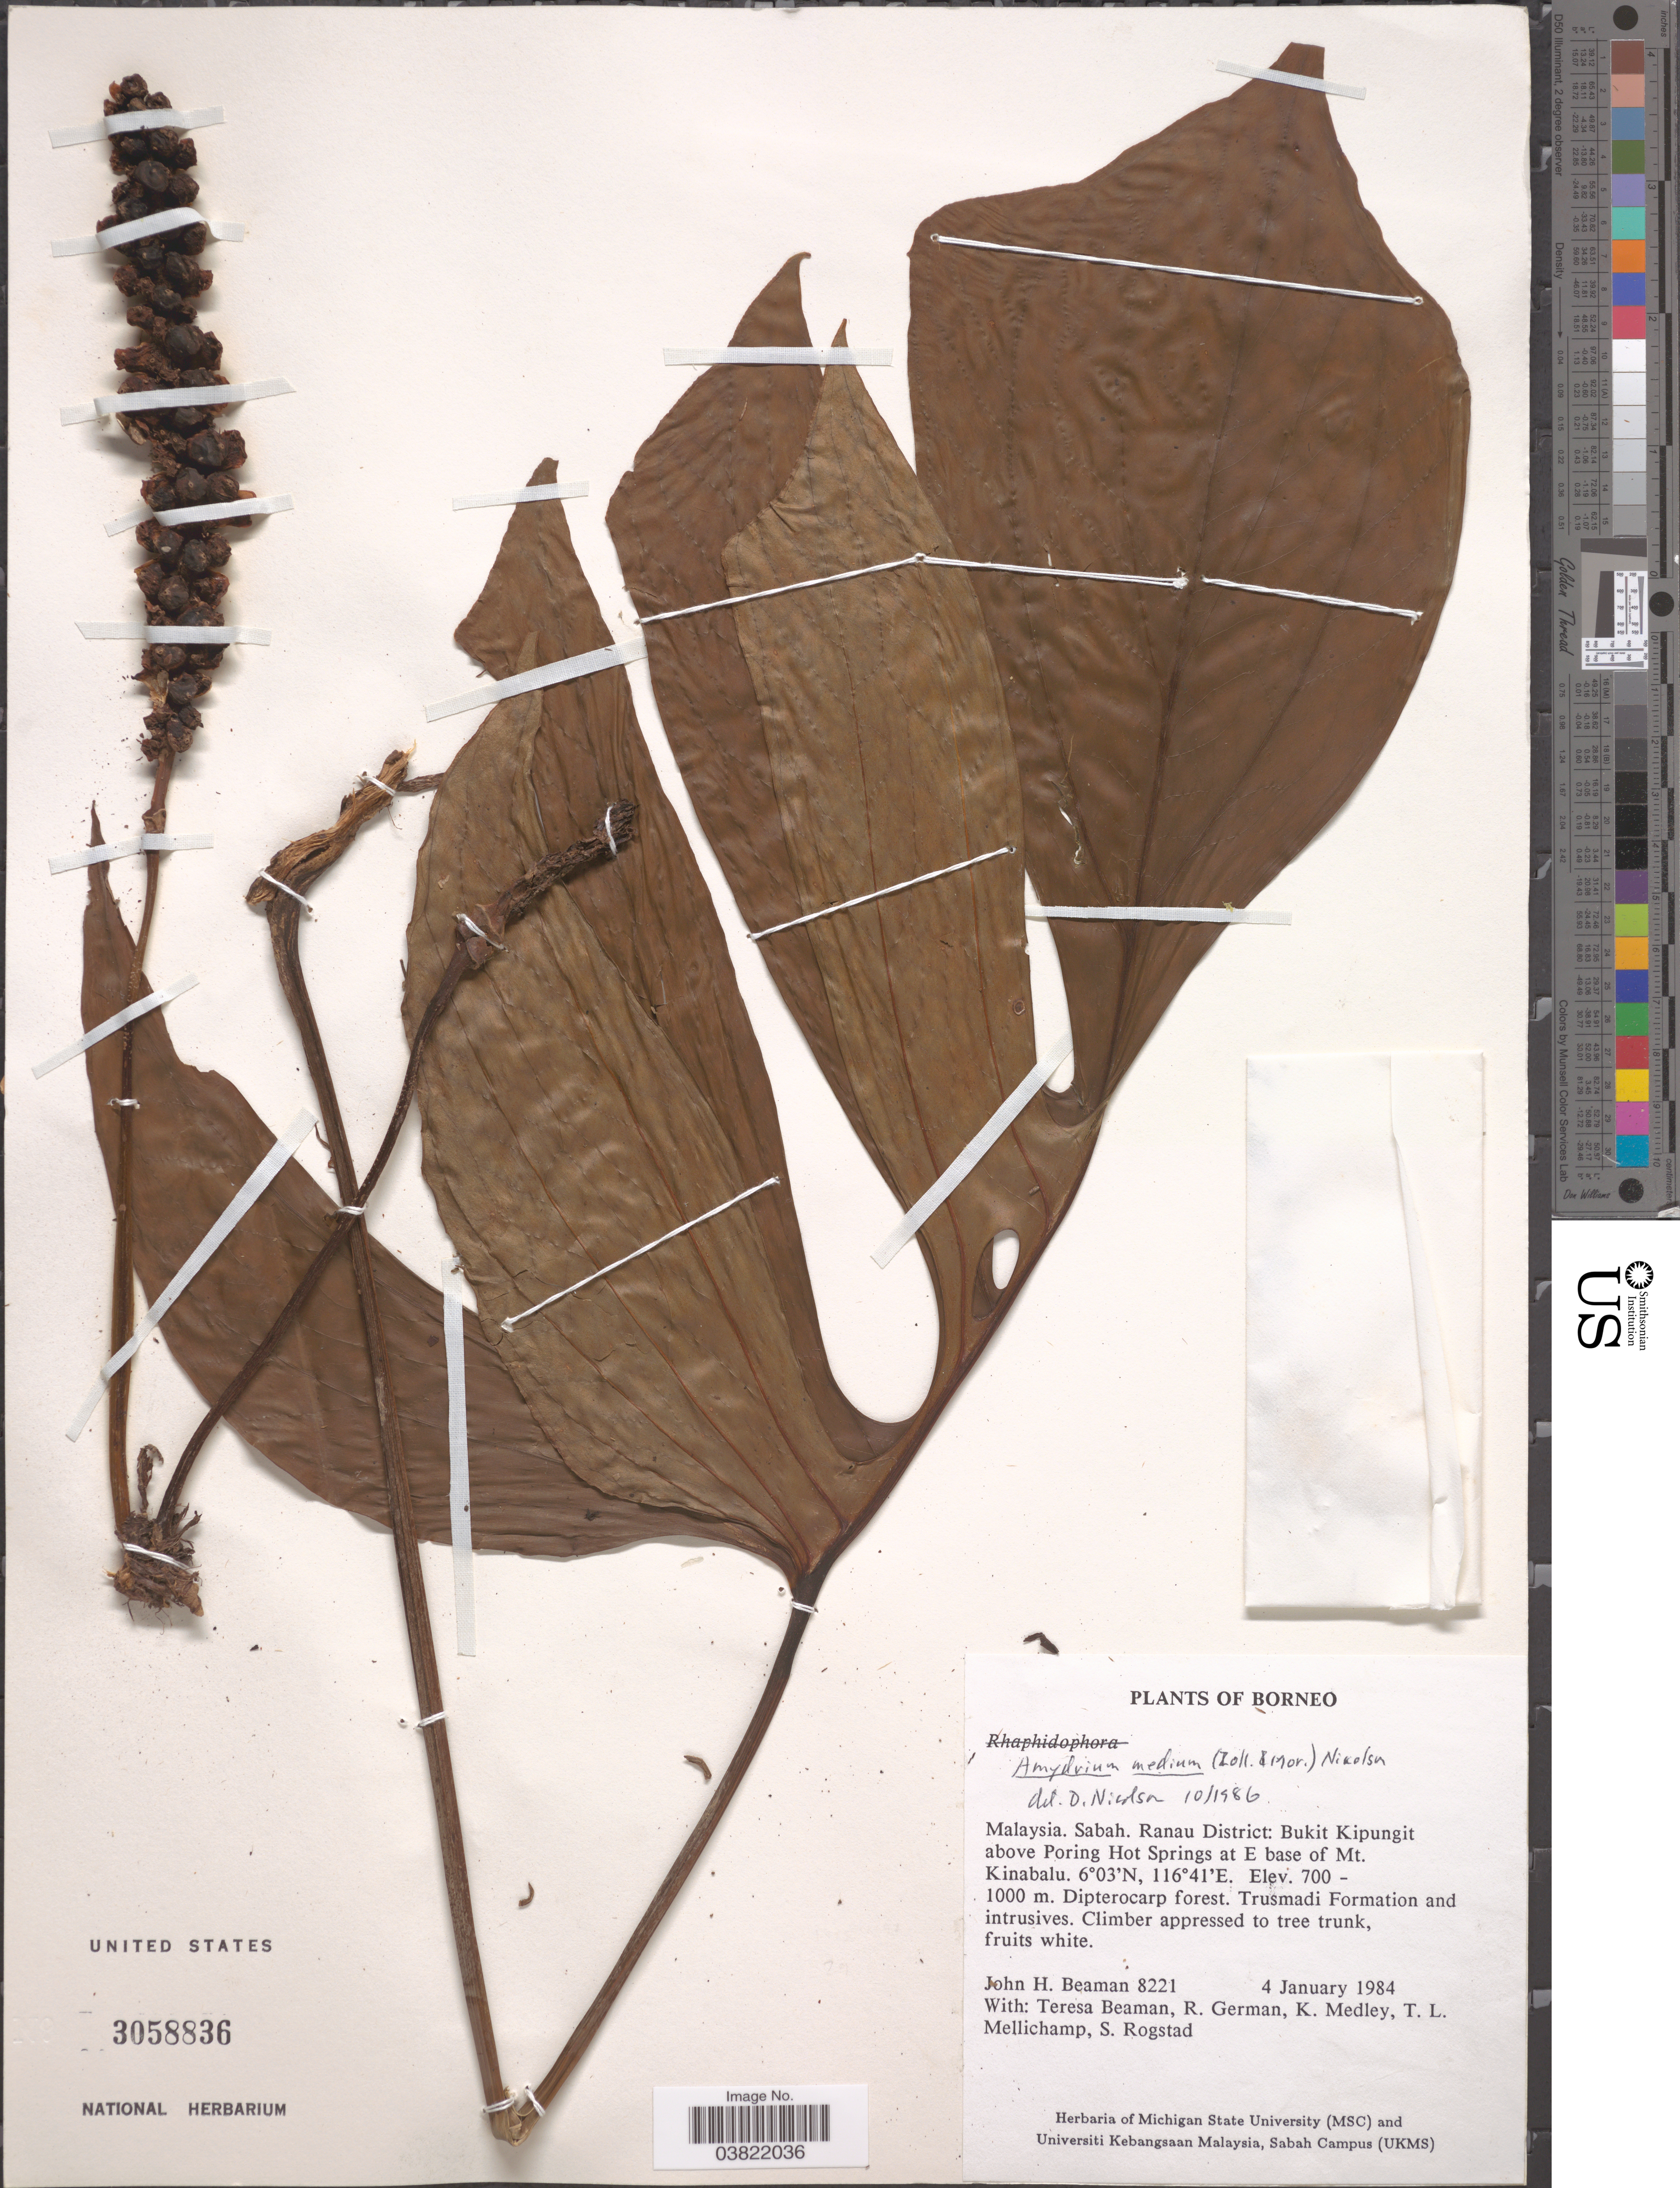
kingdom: Plantae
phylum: Tracheophyta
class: Liliopsida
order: Alismatales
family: Araceae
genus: Amydrium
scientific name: Amydrium medium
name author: (Zoll. & Moritzi) Nicolson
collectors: J. H. Beaman, T. Beaman, R. German, K. Medley & et al.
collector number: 8221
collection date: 1984-01-04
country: Malaysia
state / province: Sabah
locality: Borneo. Ranau District: Bukit Kipungit above Poring Hot Springs at E base of Mt. Kinabalu.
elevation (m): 700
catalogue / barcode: US 3058836